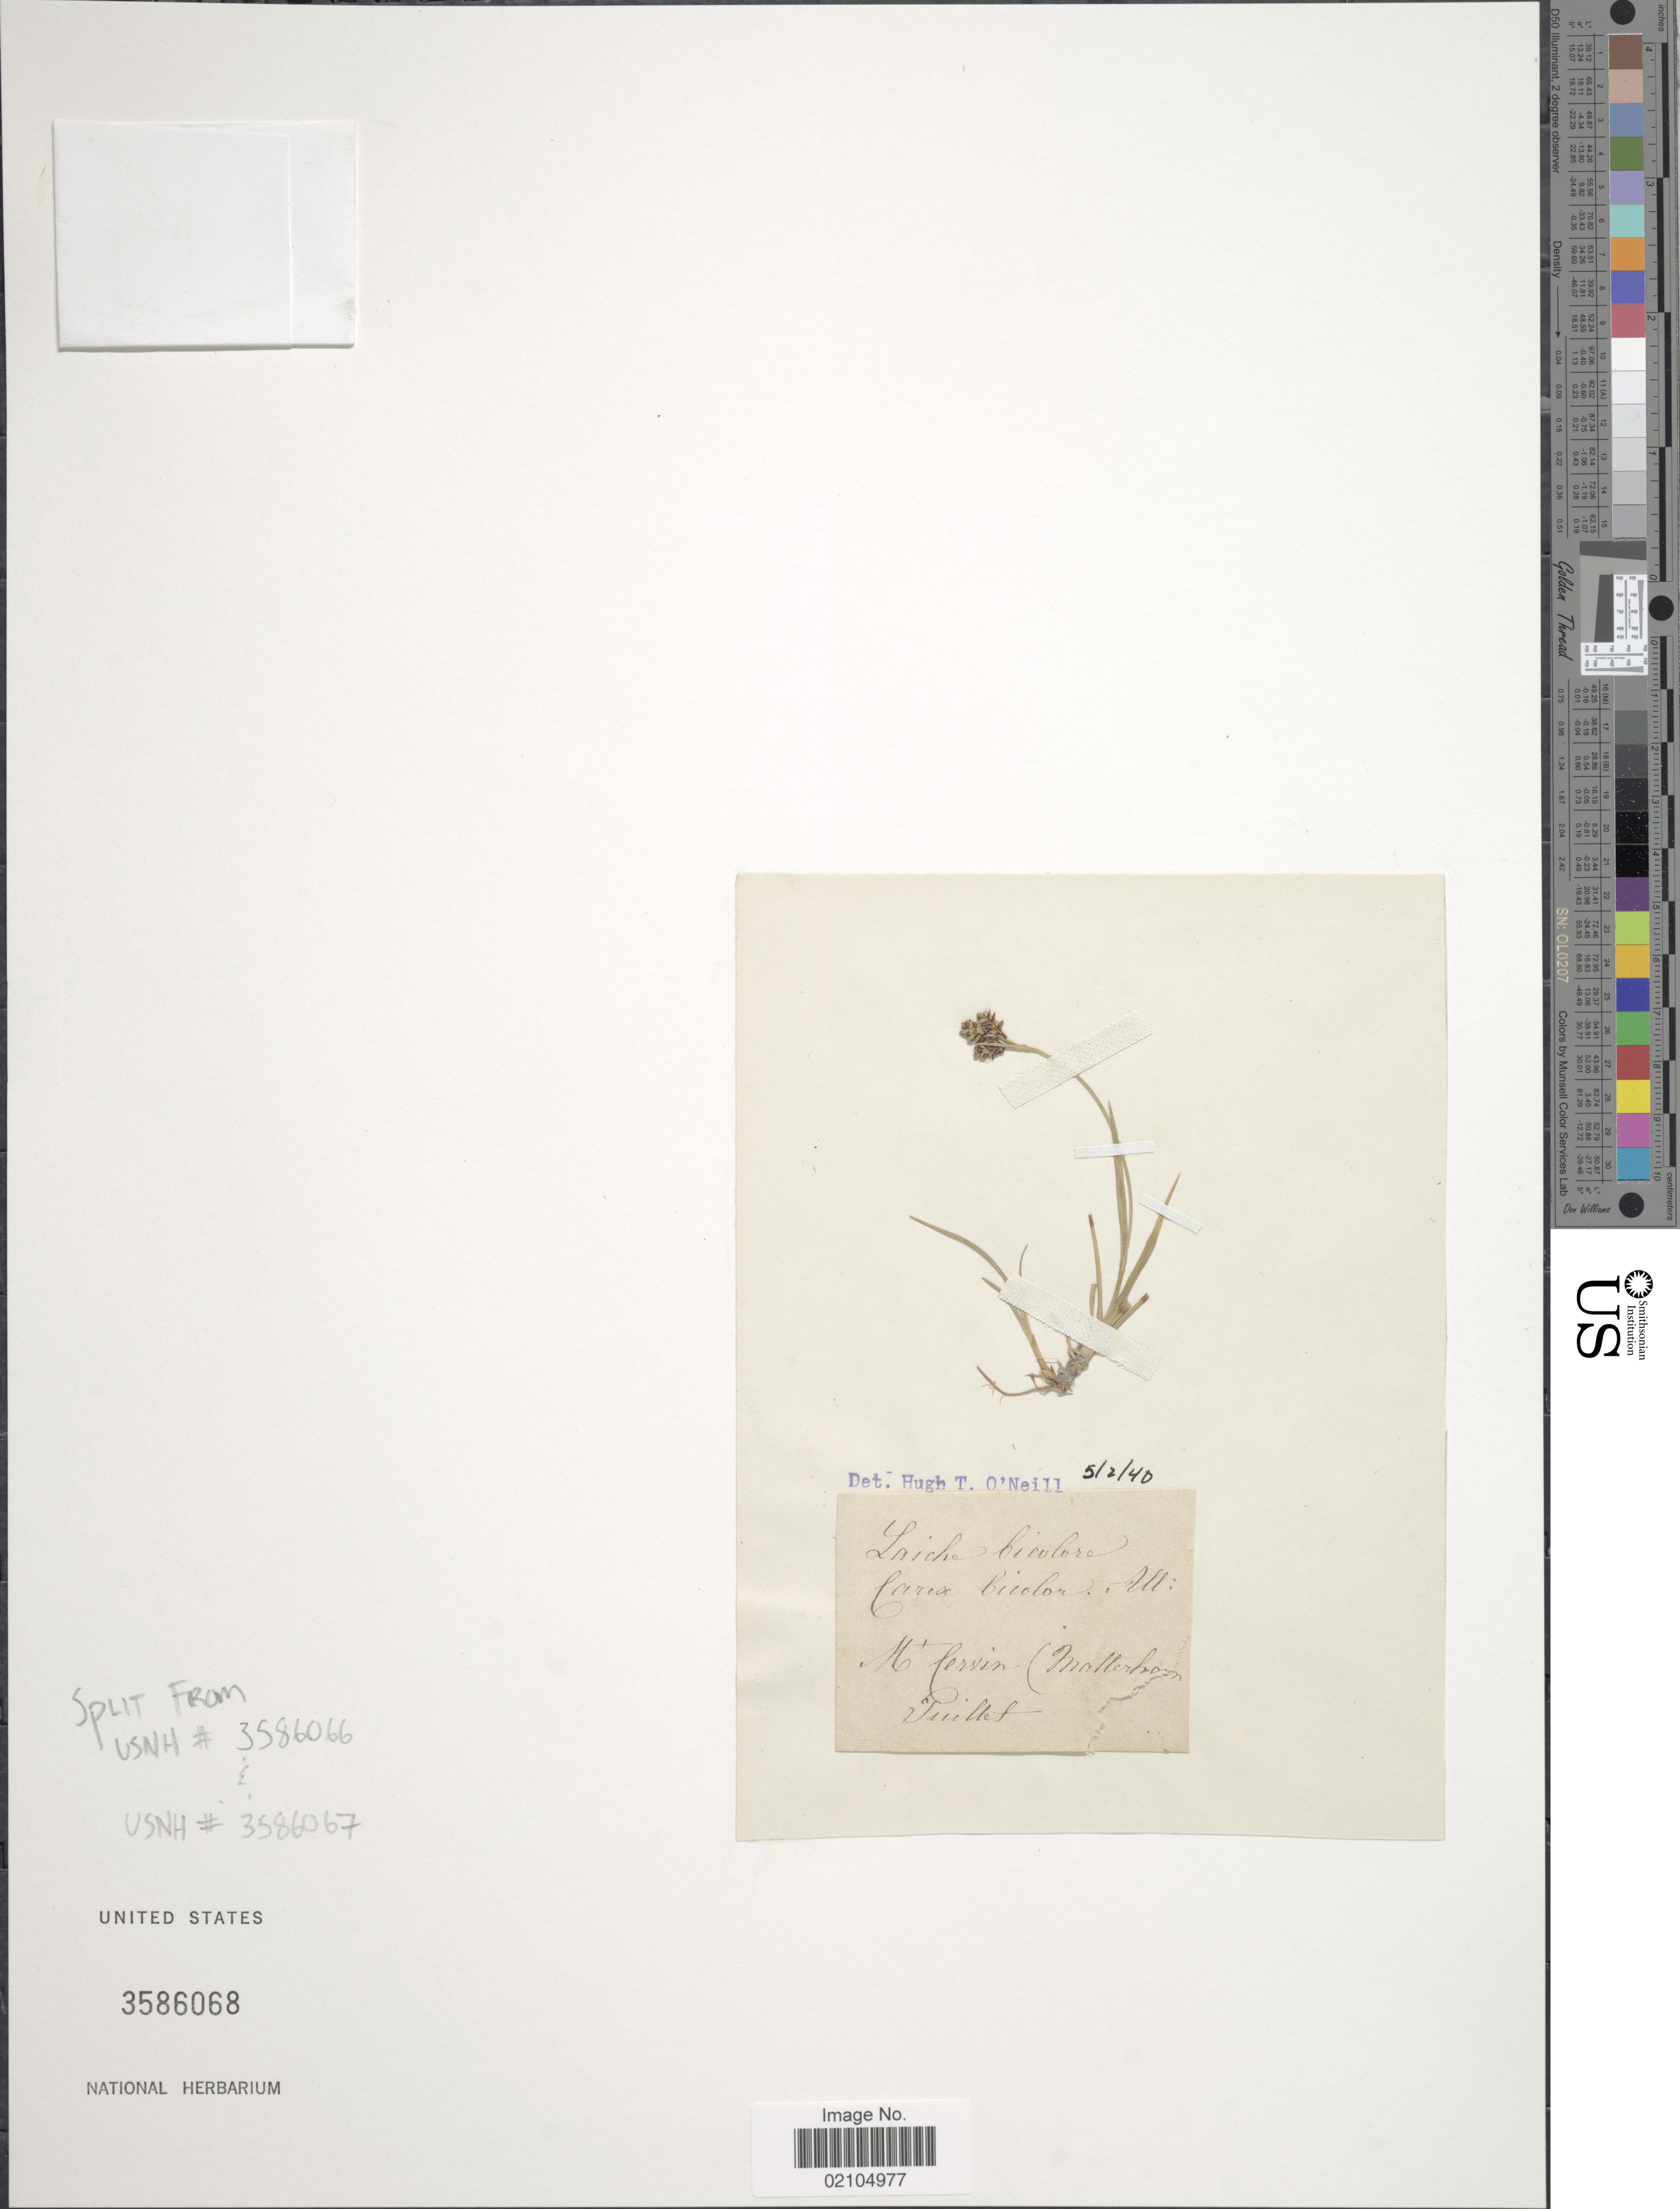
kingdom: Plantae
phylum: Tracheophyta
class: Liliopsida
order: Poales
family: Cyperaceae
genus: Carex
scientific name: Carex bicolor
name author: Bellardi ex All.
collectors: Juillet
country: Switzerland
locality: Mt. Cervin (Matterhorn)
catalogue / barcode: US 3586068